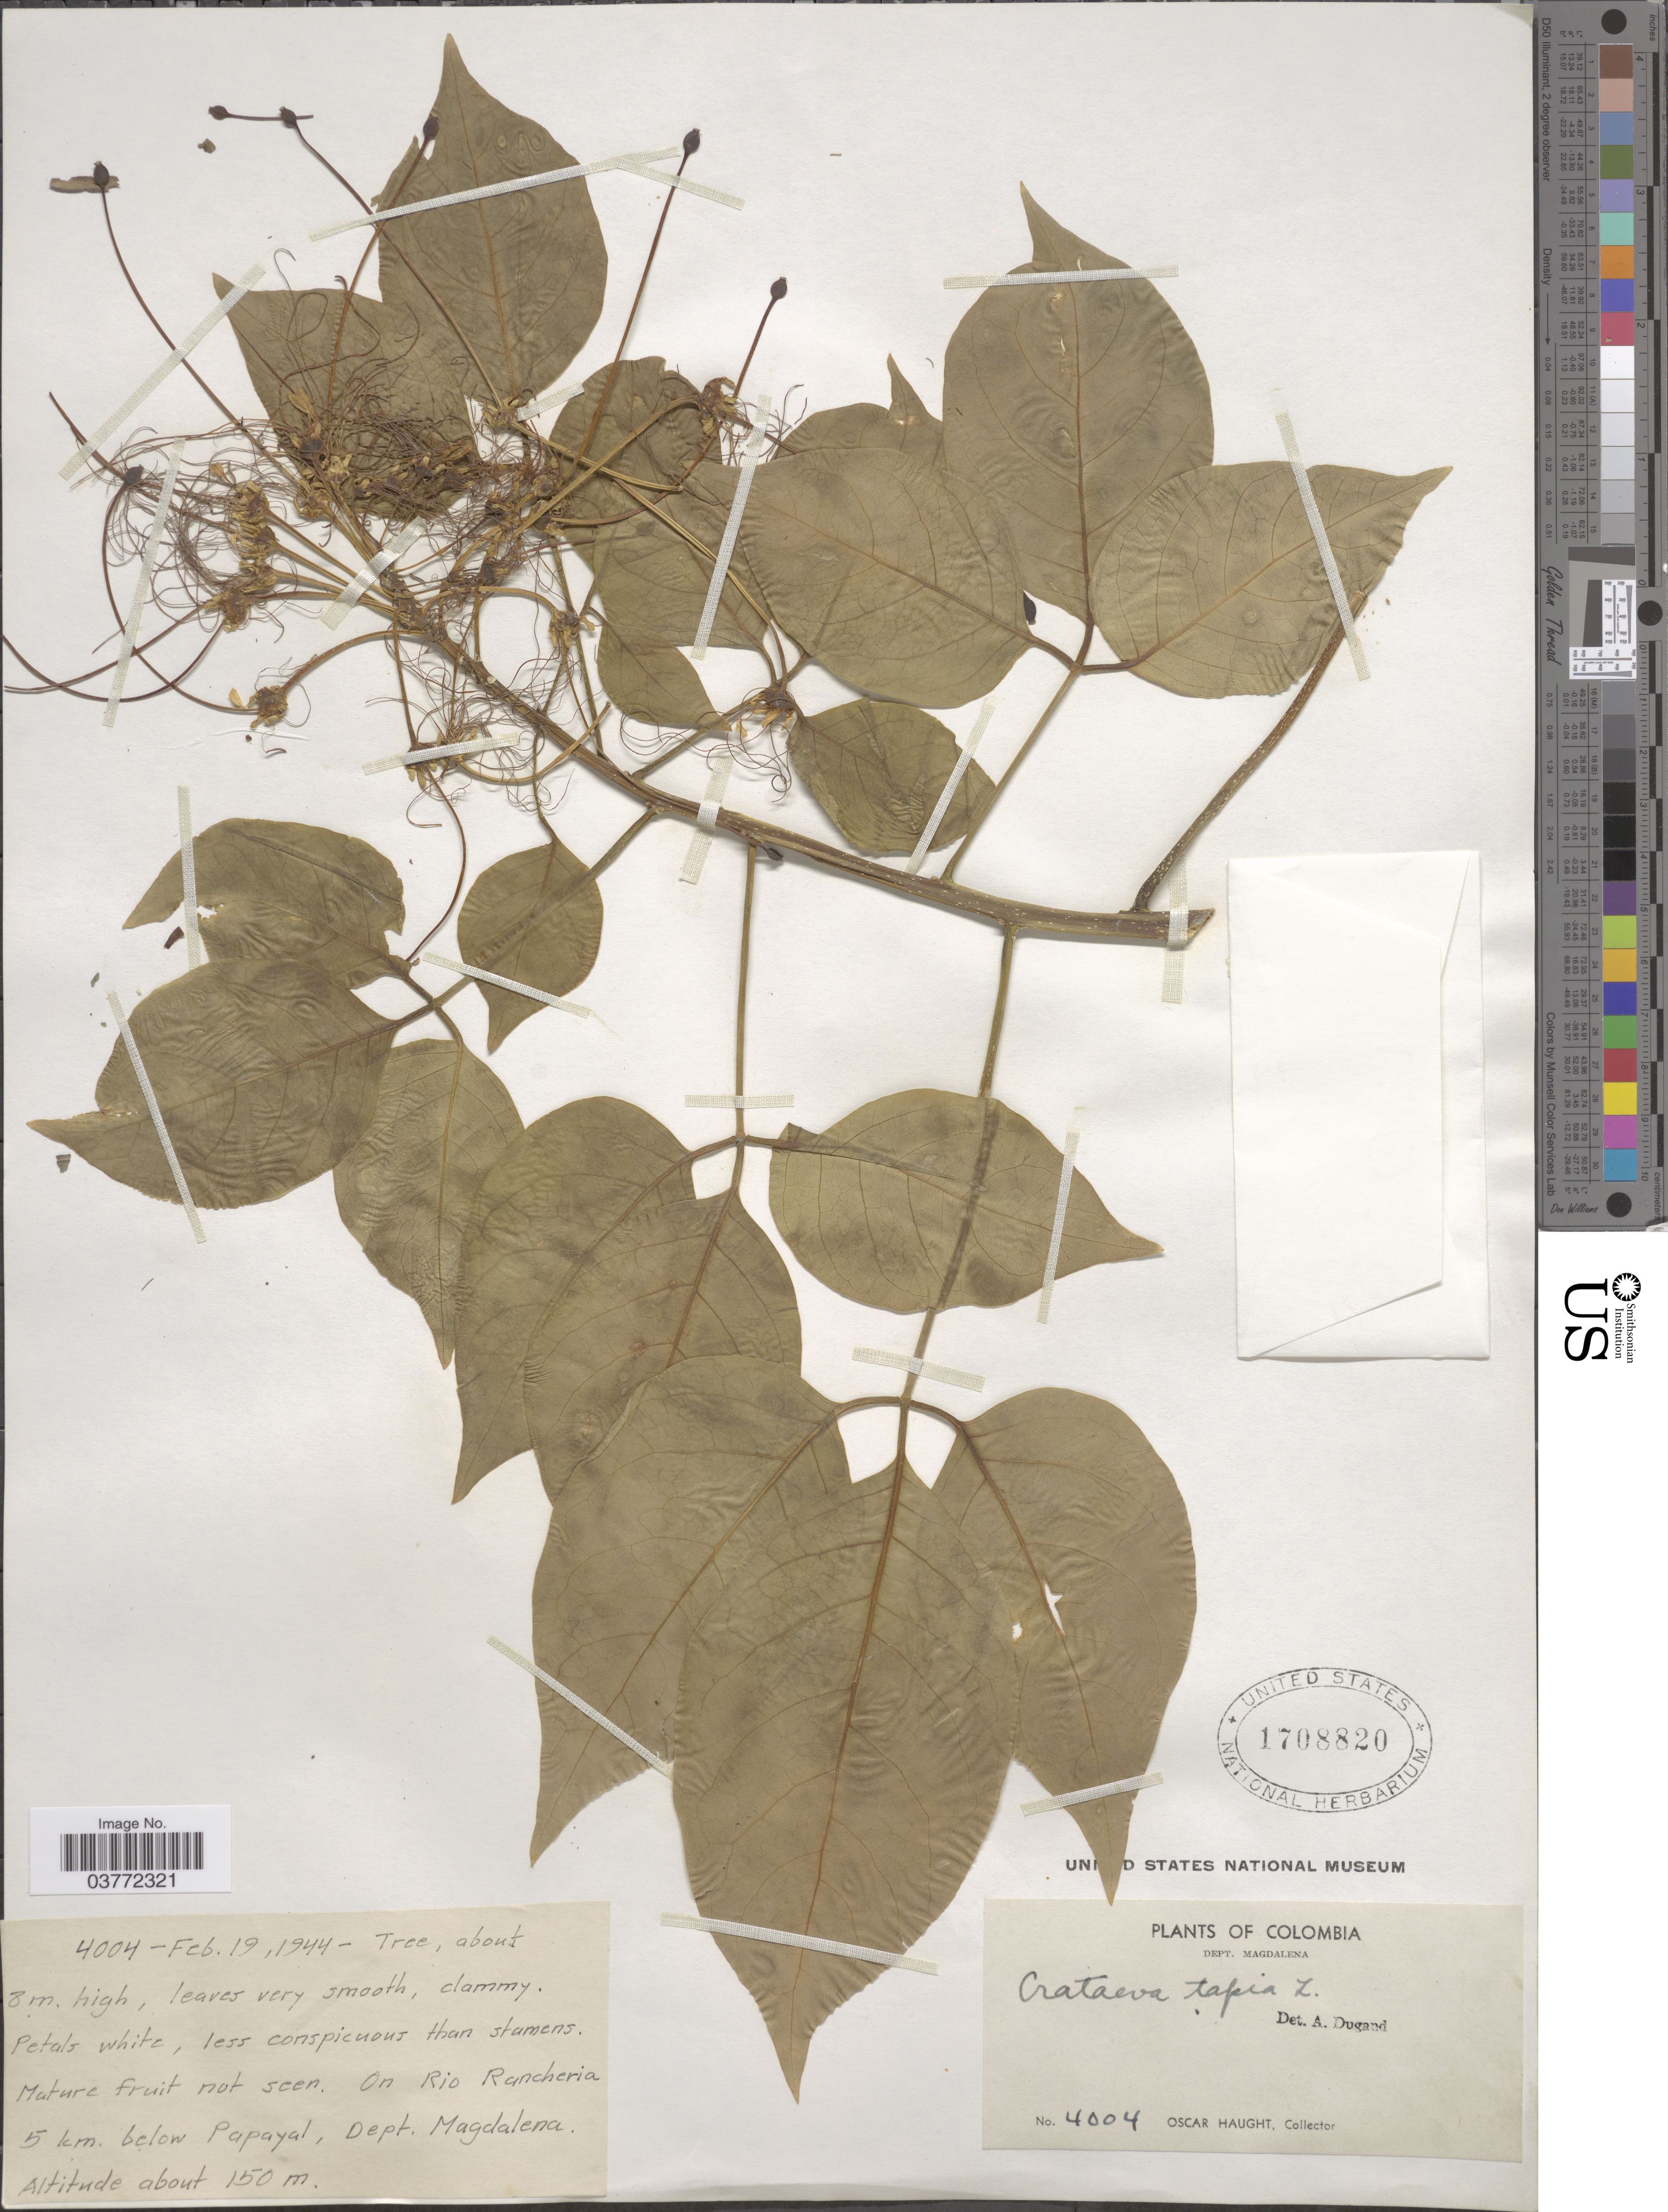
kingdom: Plantae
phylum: Tracheophyta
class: Magnoliopsida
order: Brassicales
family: Capparaceae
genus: Crateva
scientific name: Crateva tapia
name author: L.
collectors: O. Haught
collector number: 4004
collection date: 1944-02-19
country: Colombia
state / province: Magdalena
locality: Dept. Magdalena. On Rio Rancheria 5 km. below Papayal.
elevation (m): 150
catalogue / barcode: US 1708820